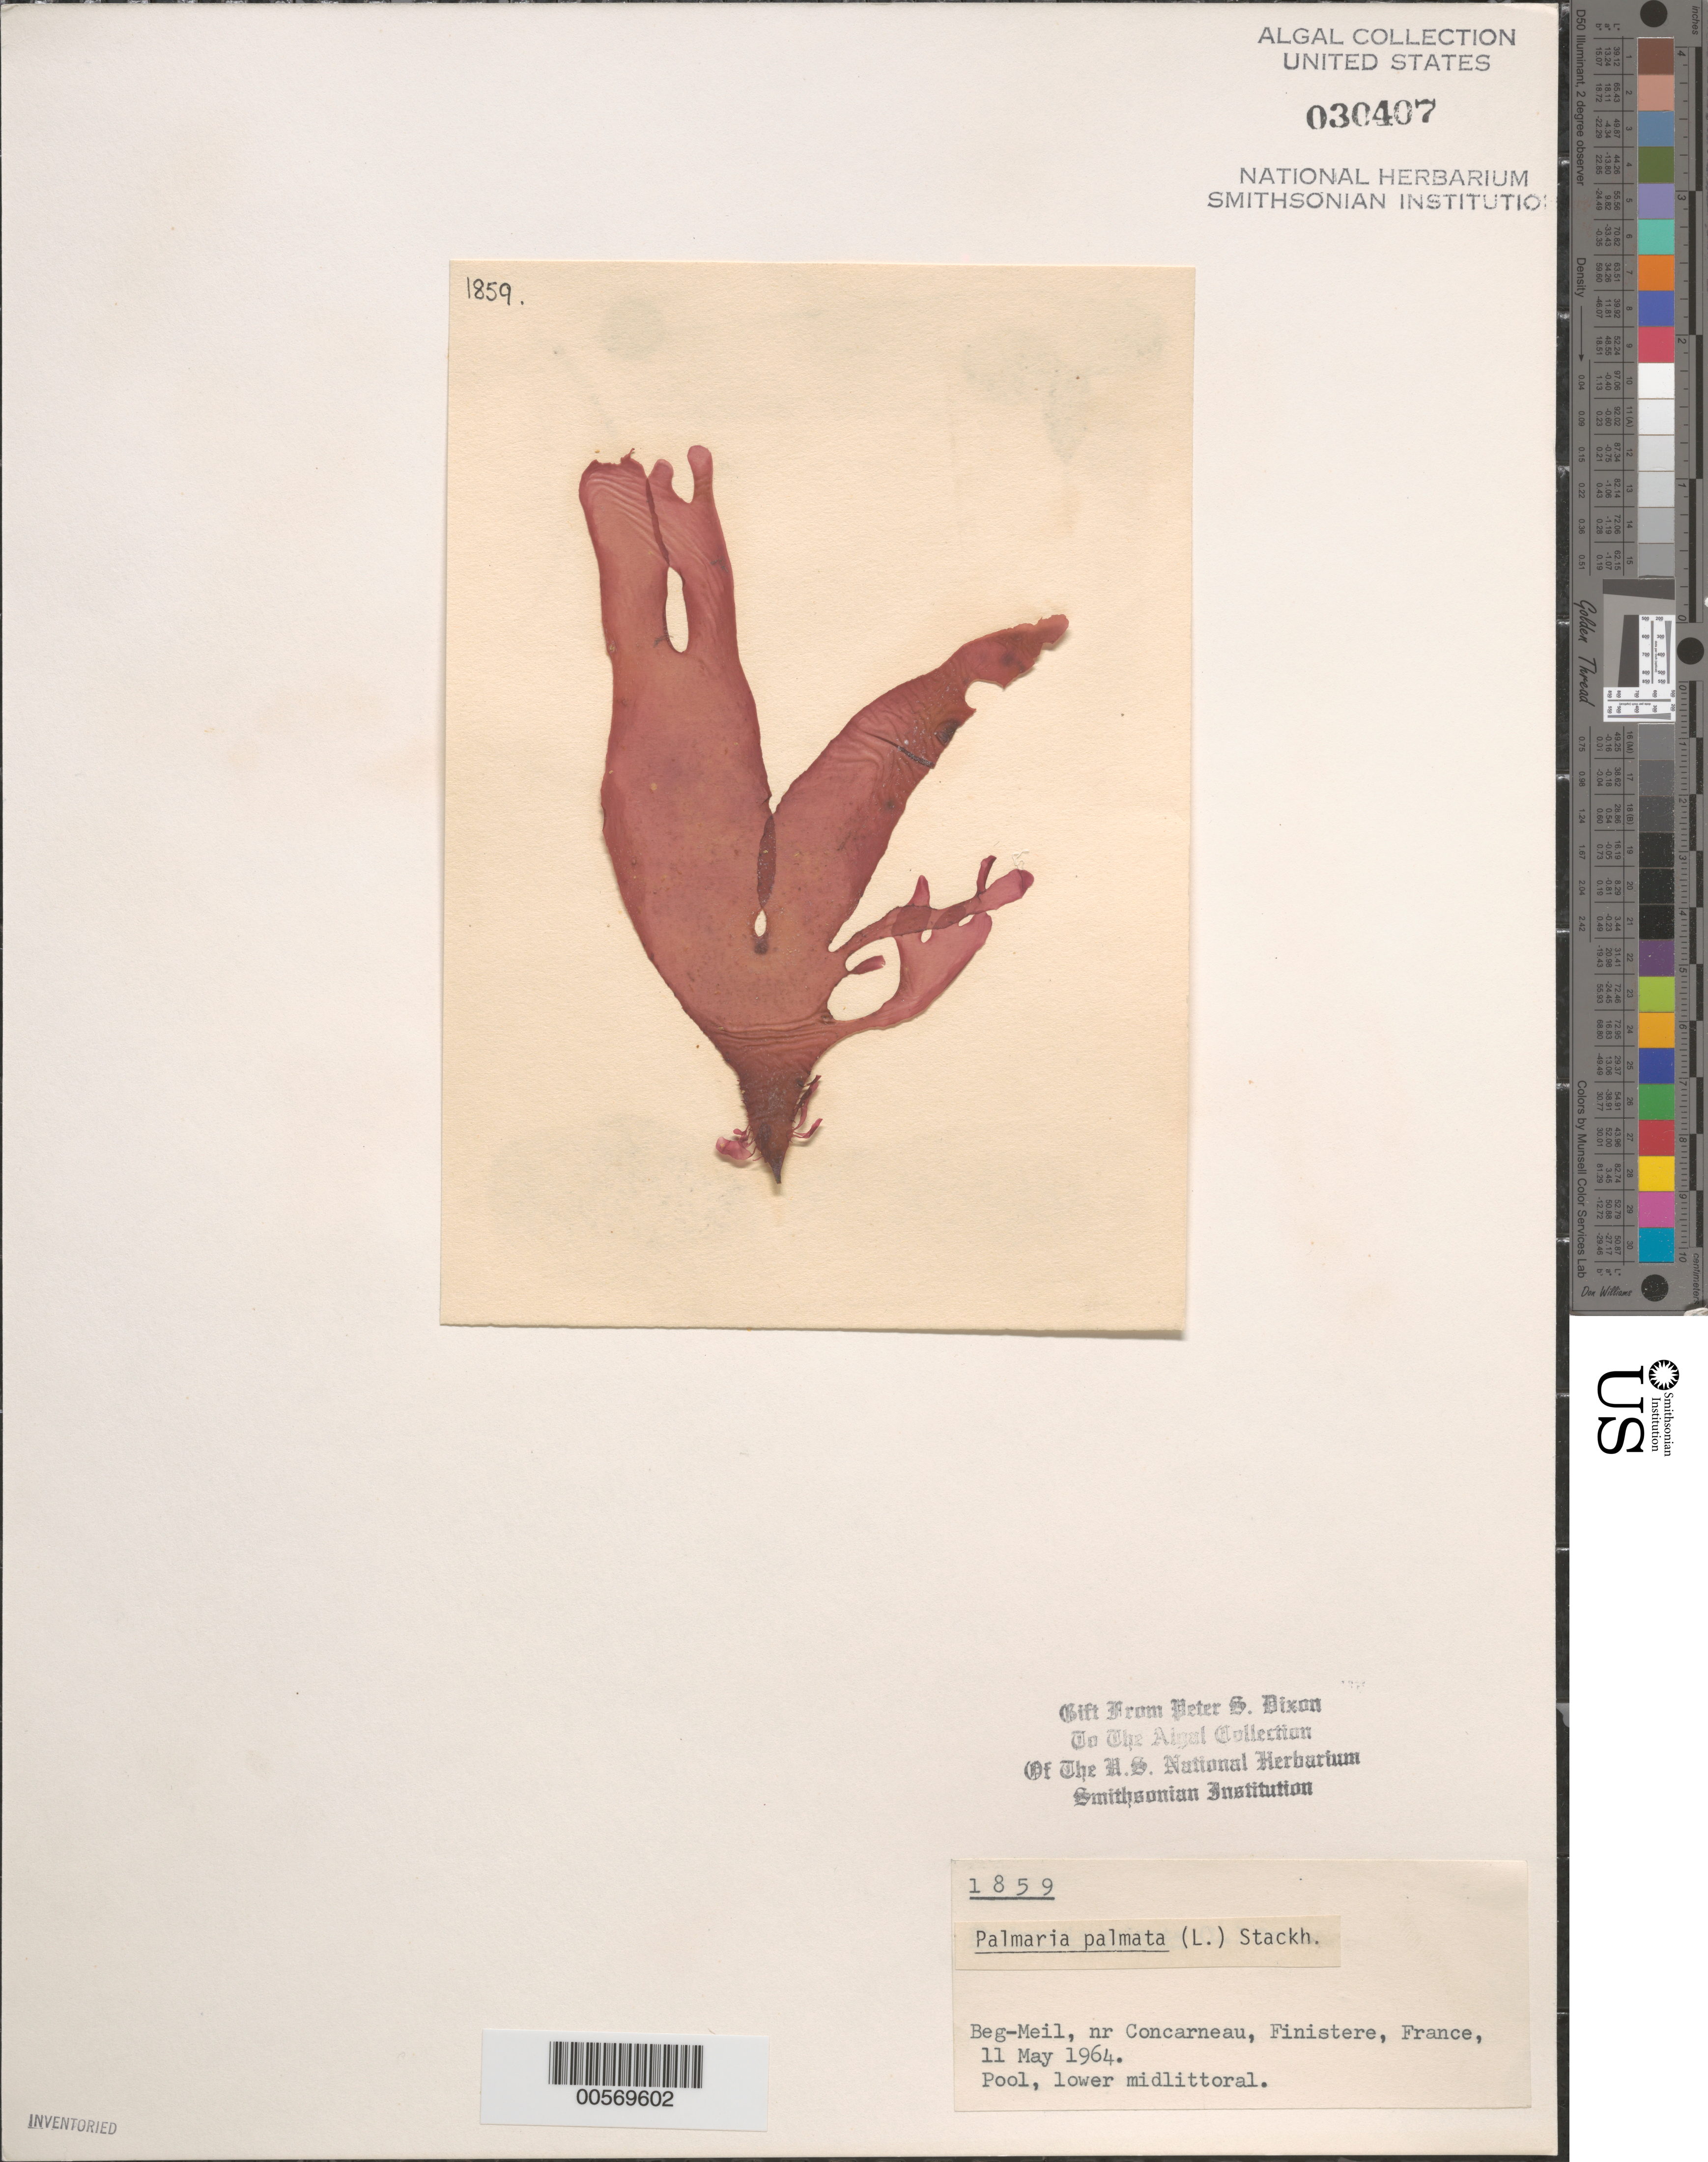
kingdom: Plantae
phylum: Rhodophyta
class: Florideophyceae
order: Palmariales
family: Palmariaceae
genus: Palmaria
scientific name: Palmaria palmata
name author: (L.) F. Weber & D. Mohr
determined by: Dixon, P. S.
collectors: P. S. Dixon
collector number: PSD 1859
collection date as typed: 11 May 1964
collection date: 1964-05-11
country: France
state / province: Bretagne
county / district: Finistère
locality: Beg-meil, near concarneau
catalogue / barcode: US 30407